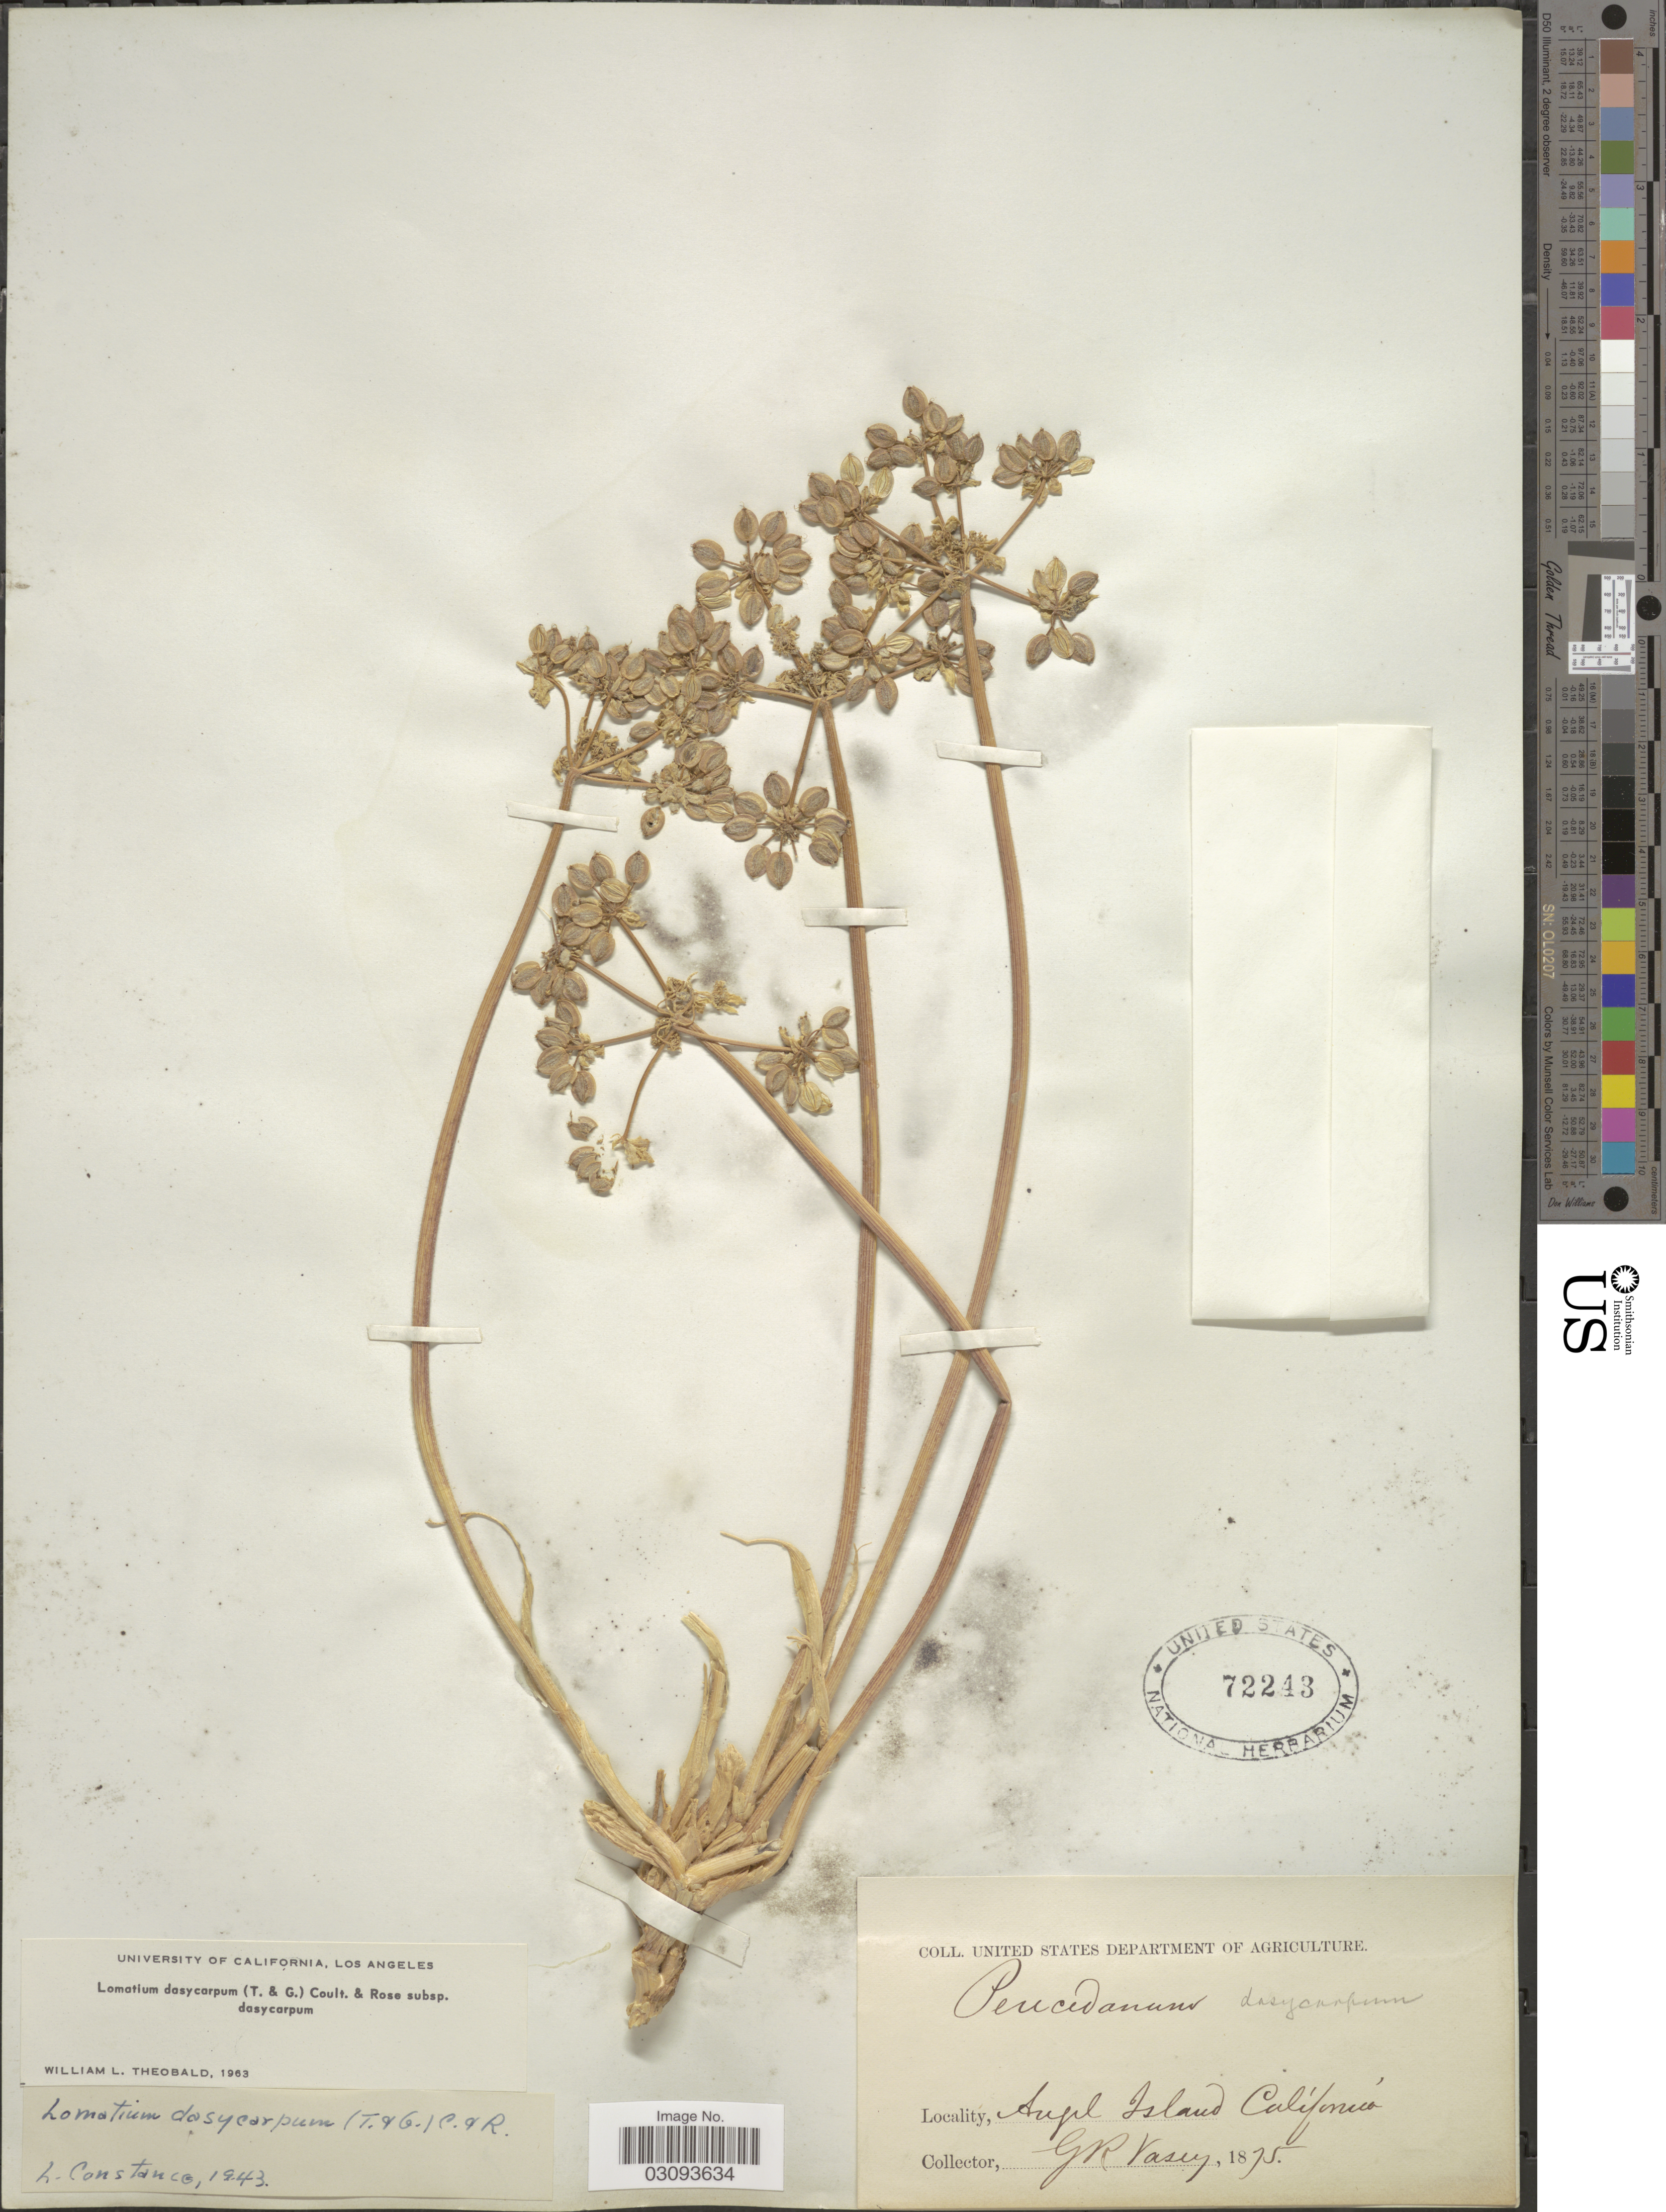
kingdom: Plantae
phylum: Tracheophyta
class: Magnoliopsida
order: Apiales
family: Apiaceae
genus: Lomatium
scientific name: Lomatium dasycarpum subsp. dasycarpum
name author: (Torr.) J.M. Coult. & Rose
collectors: G. R. Vasey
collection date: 1875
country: United States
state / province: California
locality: Angel Island.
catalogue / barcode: US 72243